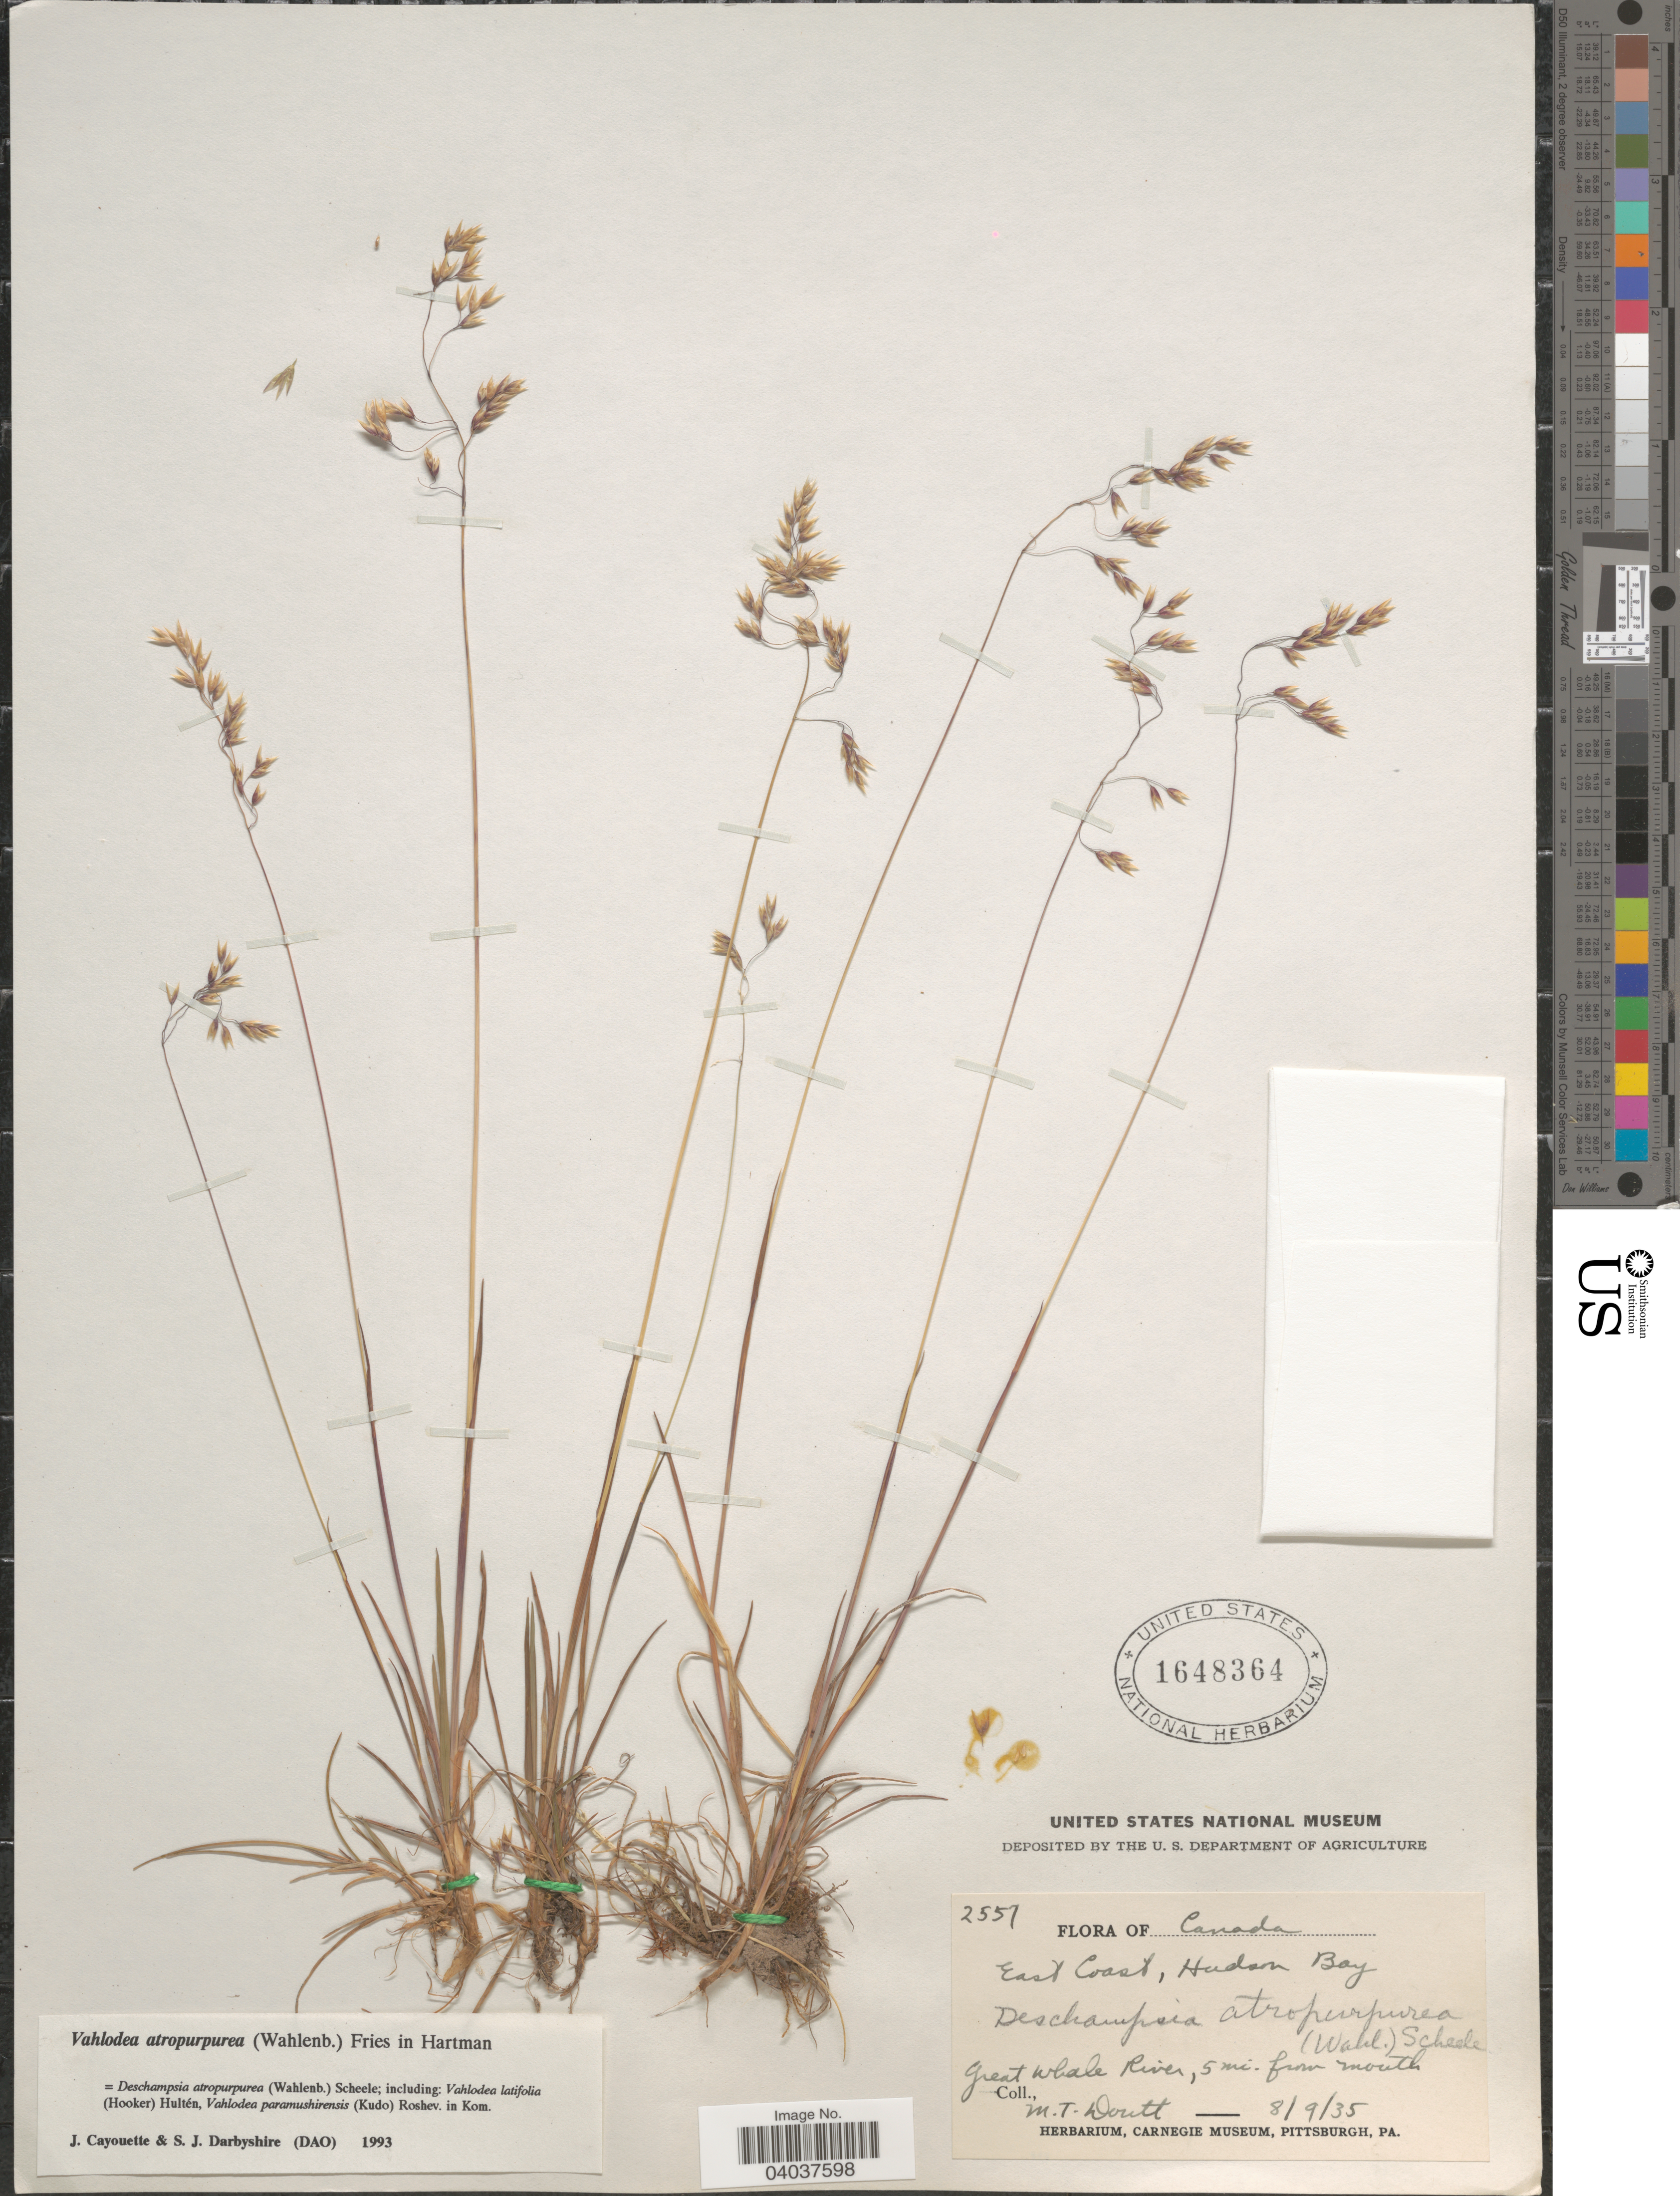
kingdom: Plantae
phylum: Tracheophyta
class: Liliopsida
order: Poales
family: Poaceae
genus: Vahlodea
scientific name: Vahlodea atropurpurea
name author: (Wahlenb.) Fr. ex Hartm.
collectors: M. Doutt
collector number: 2557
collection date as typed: Transcribed d/m/y: 8/9/35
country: Canada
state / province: Quebec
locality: East Coast, Hudson Bay. Great Whale River, 5 mi. from mouth.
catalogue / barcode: US 1648364